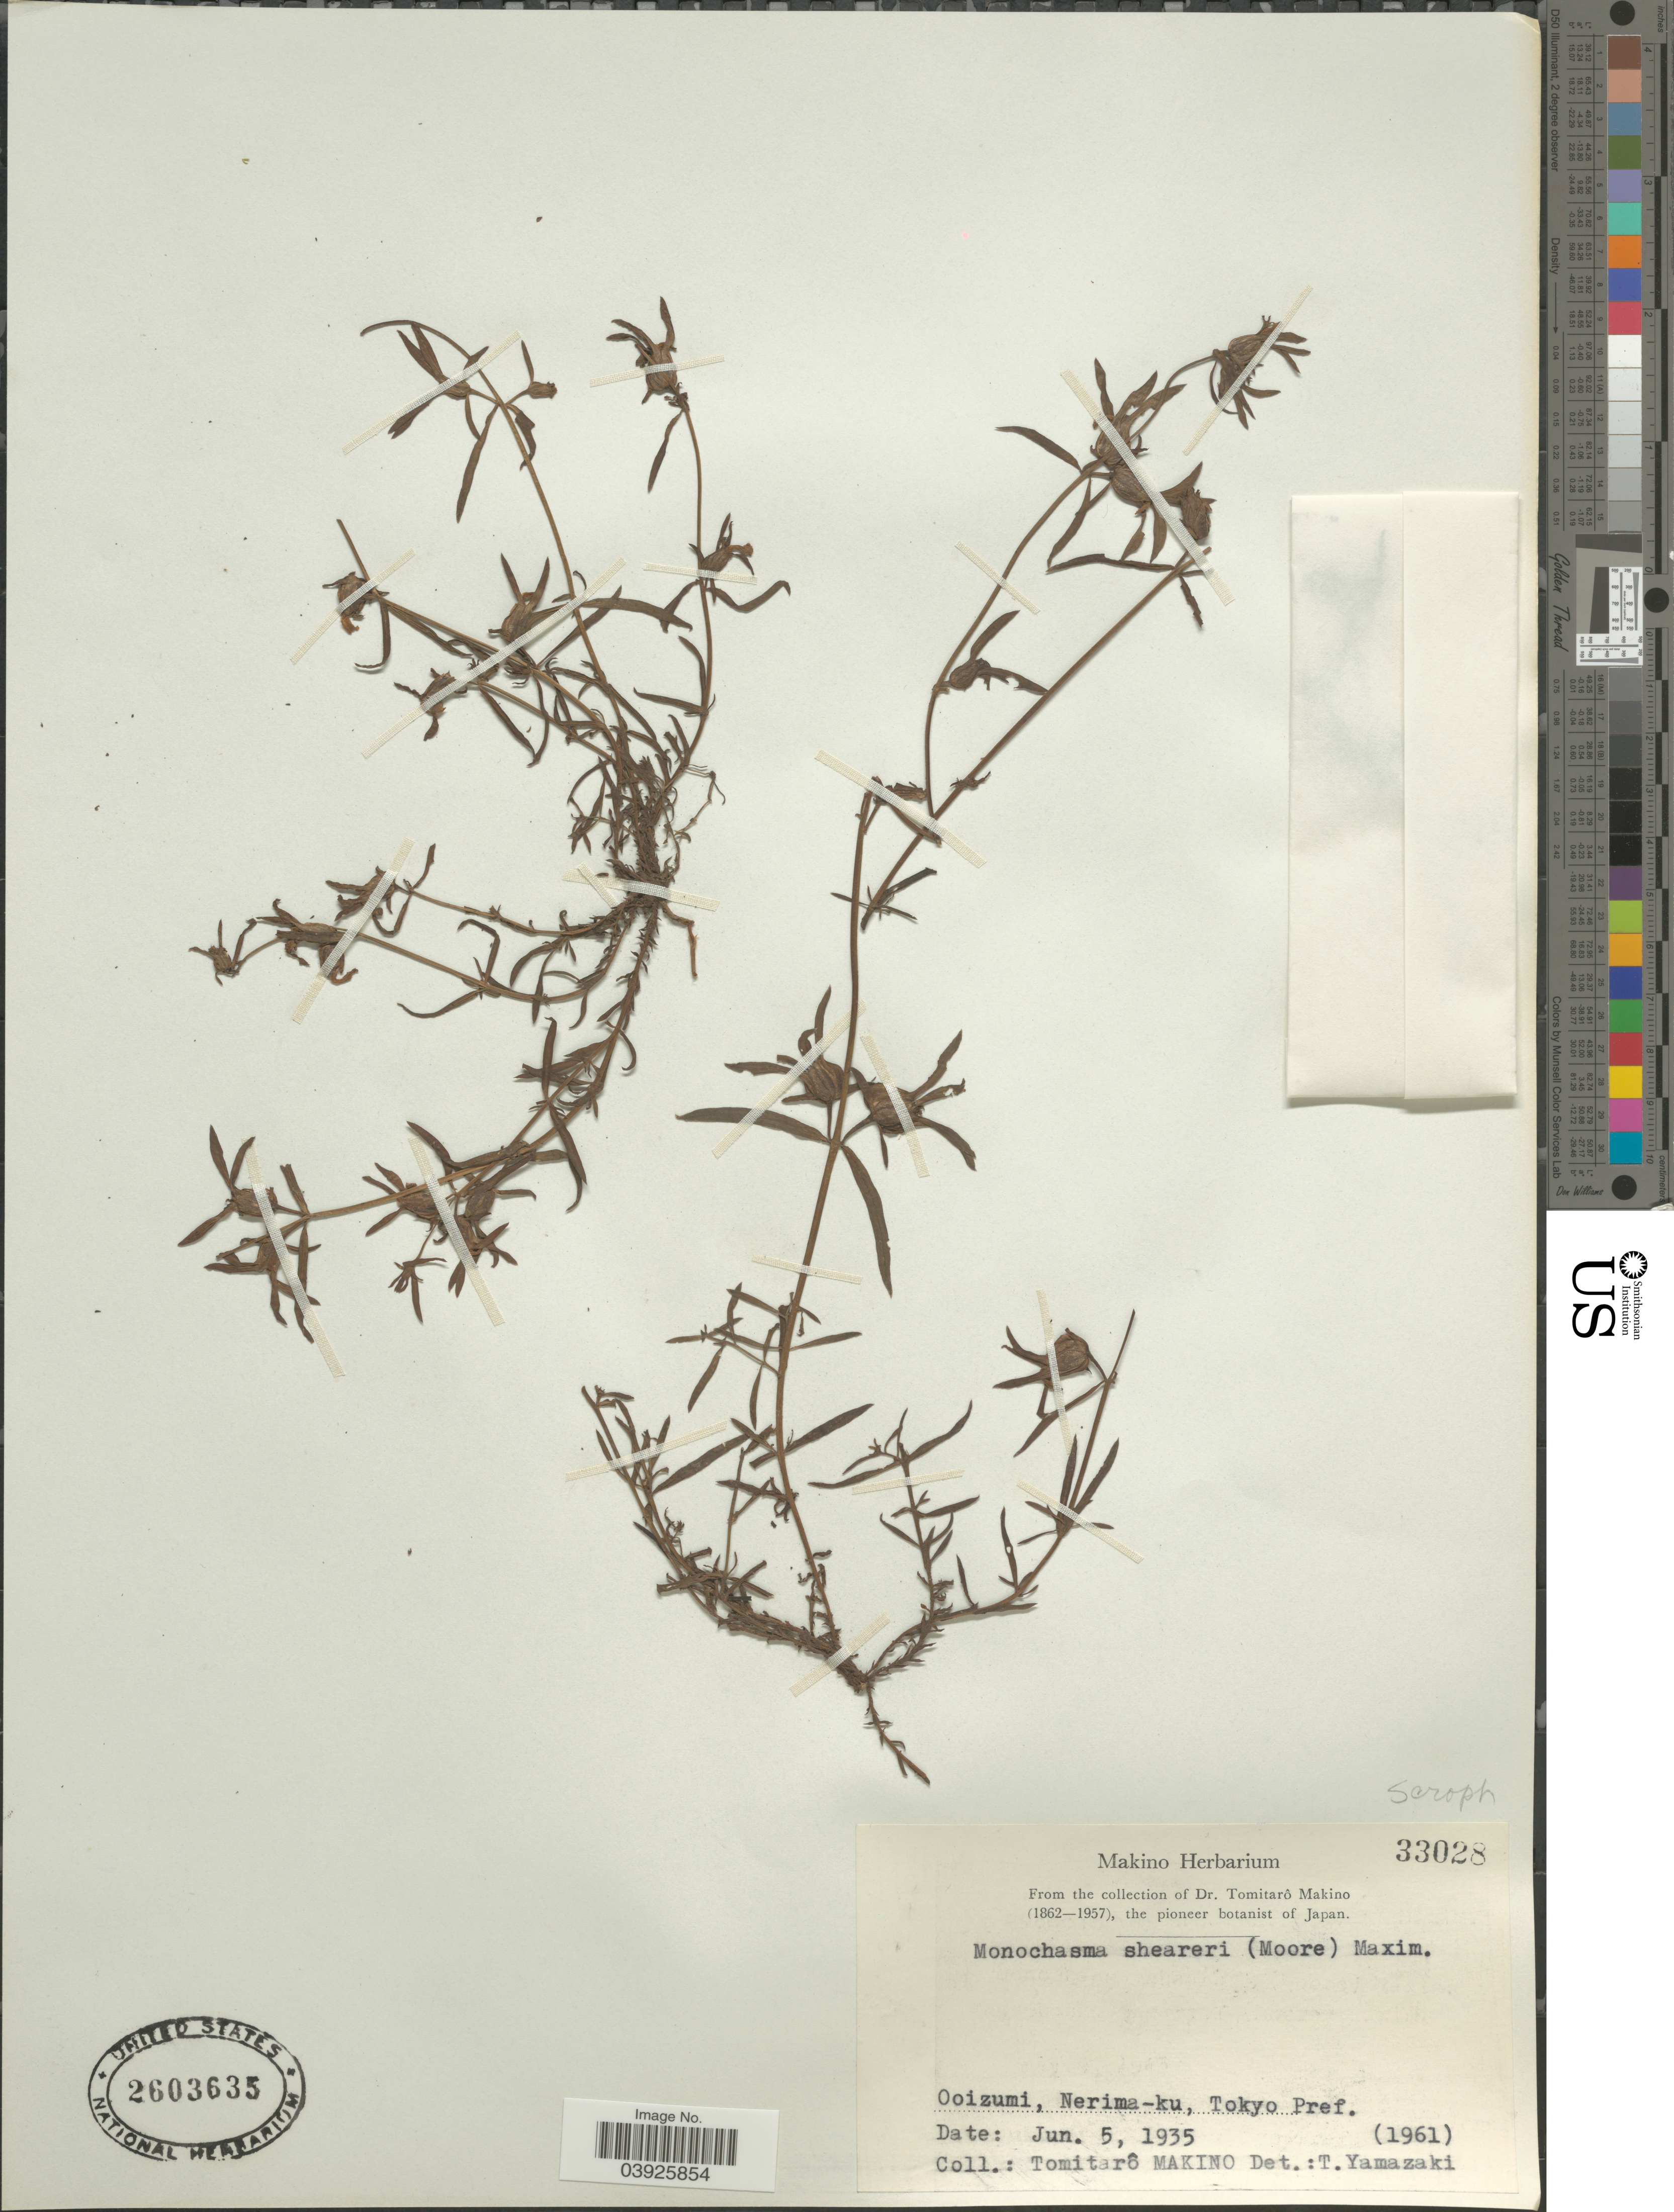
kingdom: Plantae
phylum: Tracheophyta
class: Magnoliopsida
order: Lamiales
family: Orobanchaceae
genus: Monochasma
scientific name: Monochasma sheareri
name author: (S. Moore) Maxim. ex Franch. & Sav.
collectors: T. Makino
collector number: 33028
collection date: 1935-06-05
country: Japan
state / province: Tokyo, Federal City of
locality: Ooizumi, Nerima-ku, Tokyo Pref.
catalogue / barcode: US 2603635